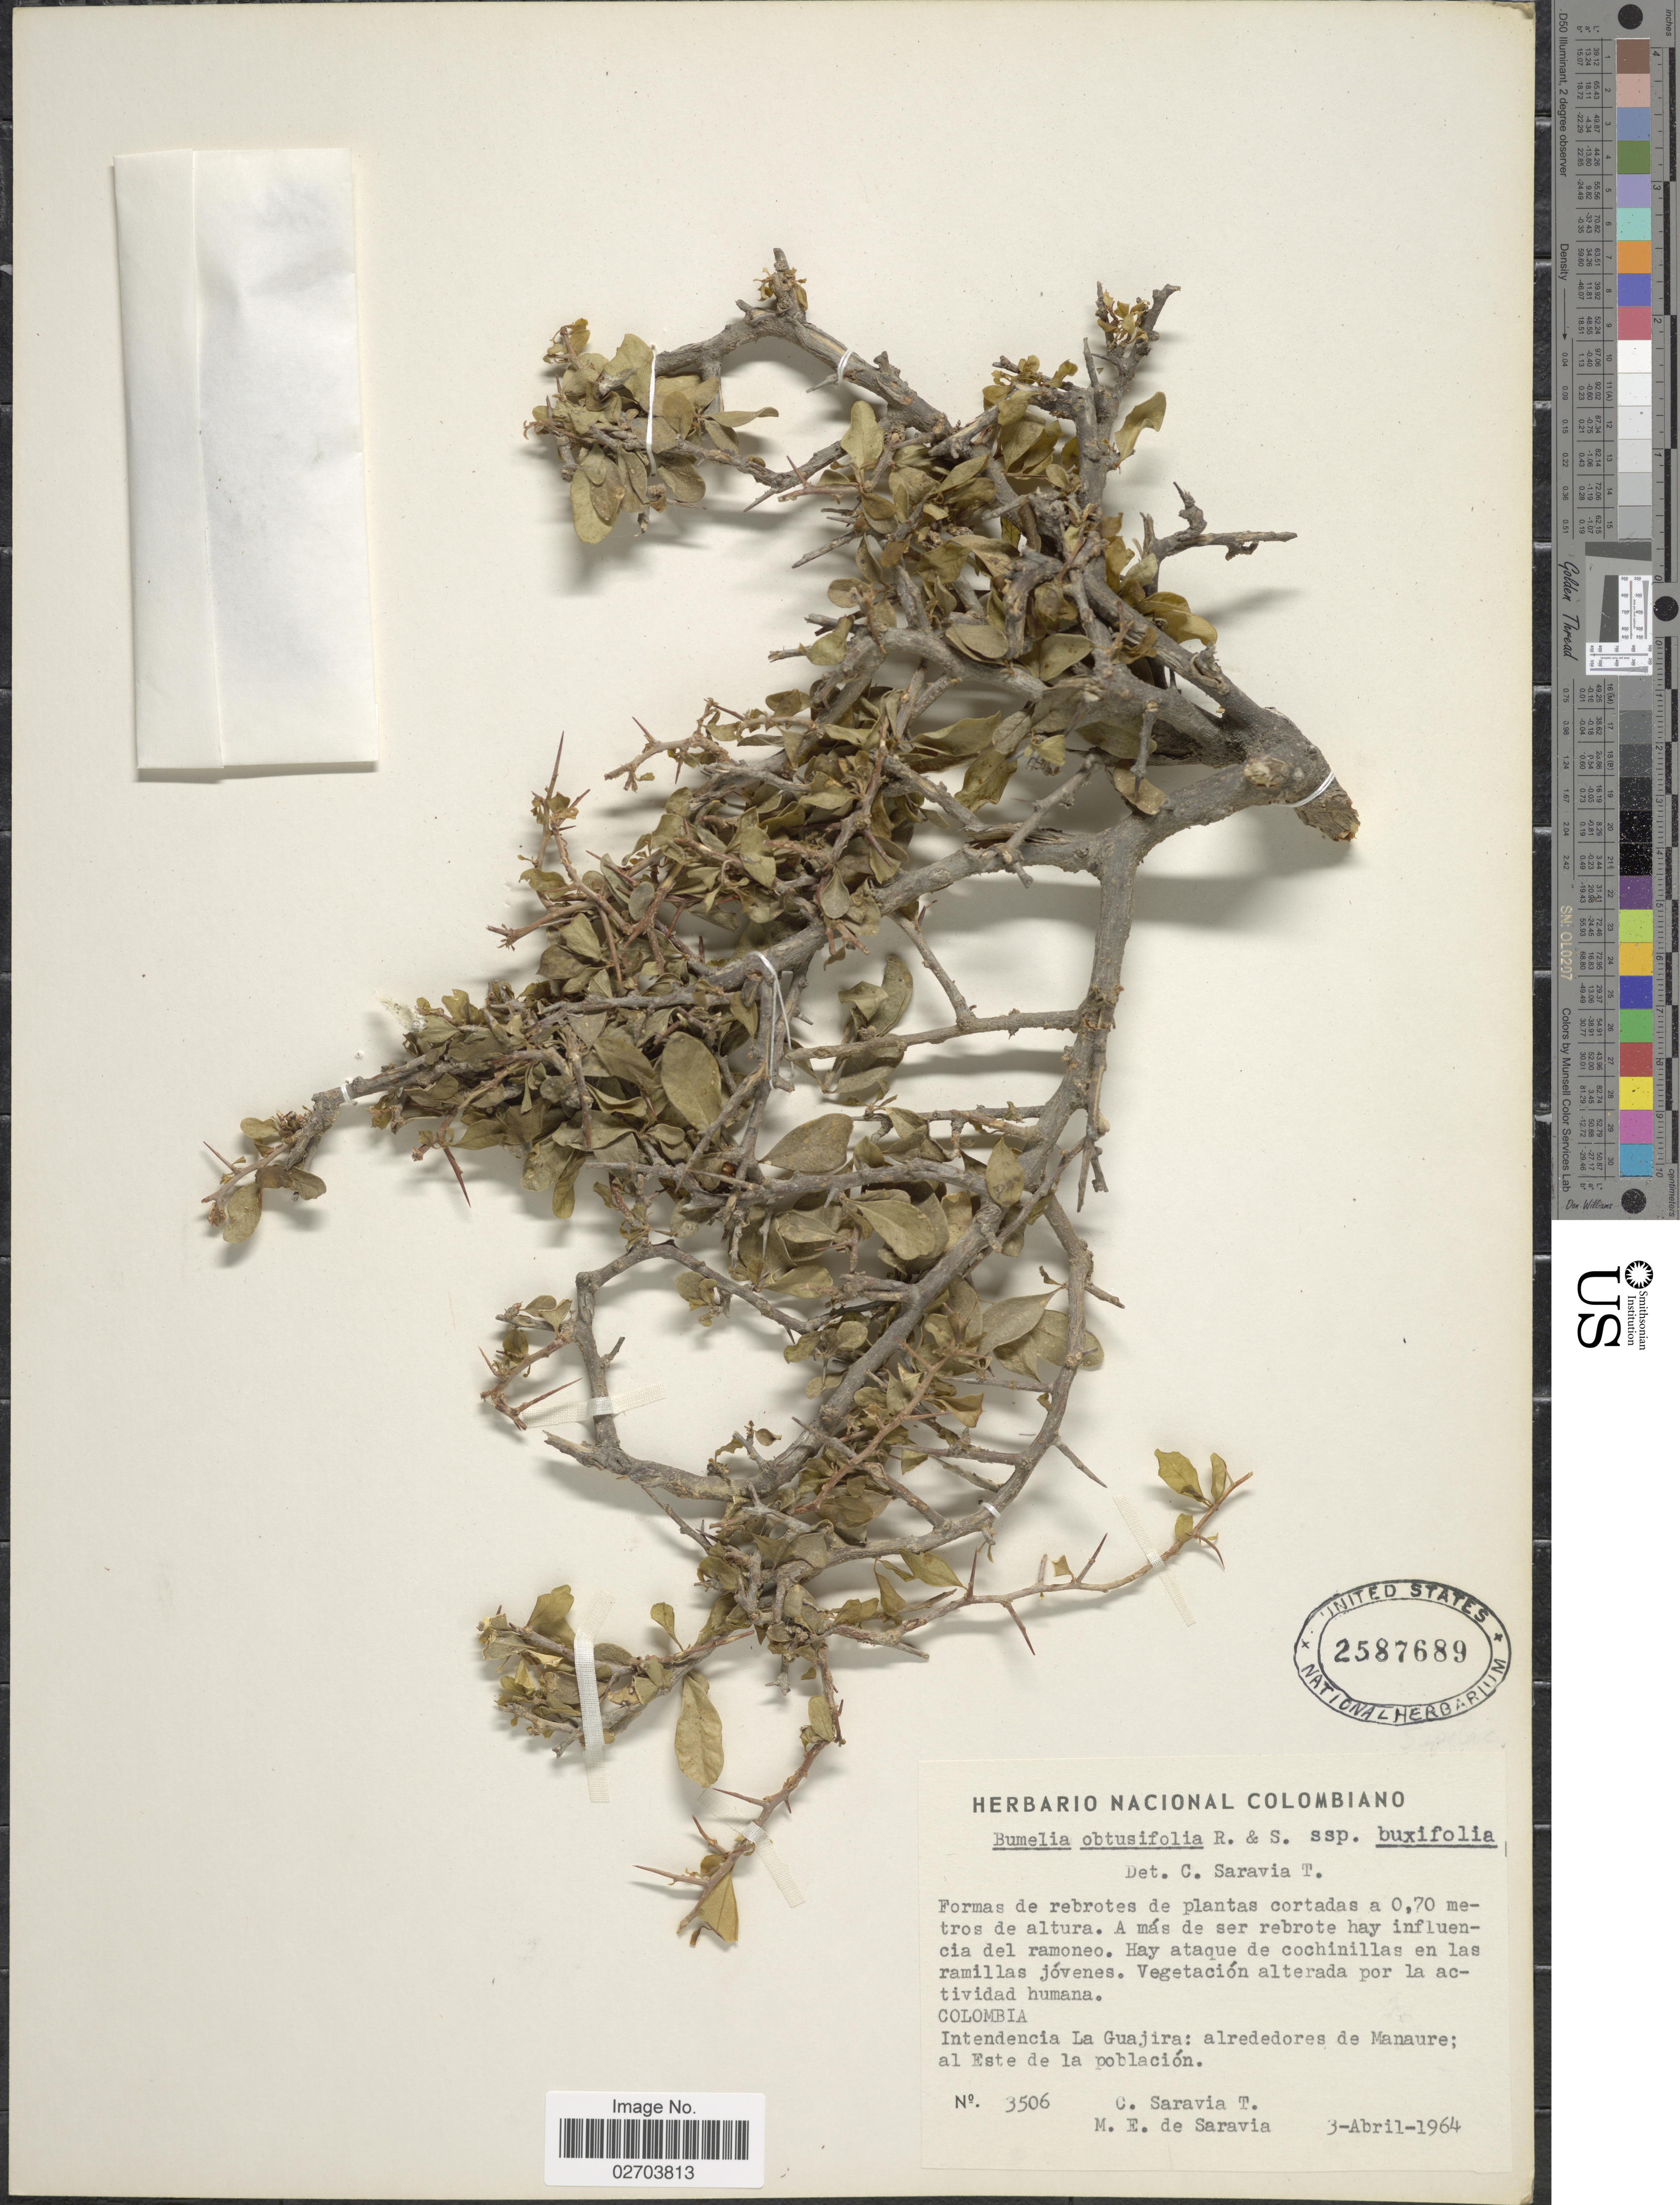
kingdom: Plantae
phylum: Tracheophyta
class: Magnoliopsida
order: Ericales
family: Sapotaceae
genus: Sideroxylon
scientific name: Sideroxylon obtusifolium subsp. buxifolium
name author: (Roem. & Schult.) T.D. Penn.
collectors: C. Saravia T. & M. E. Saravia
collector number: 3506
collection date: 1964-04-03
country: Colombia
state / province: La Guajira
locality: Intendencia La Guajira: alrededores de Manaure; al Este de la poblacion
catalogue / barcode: US 2587689